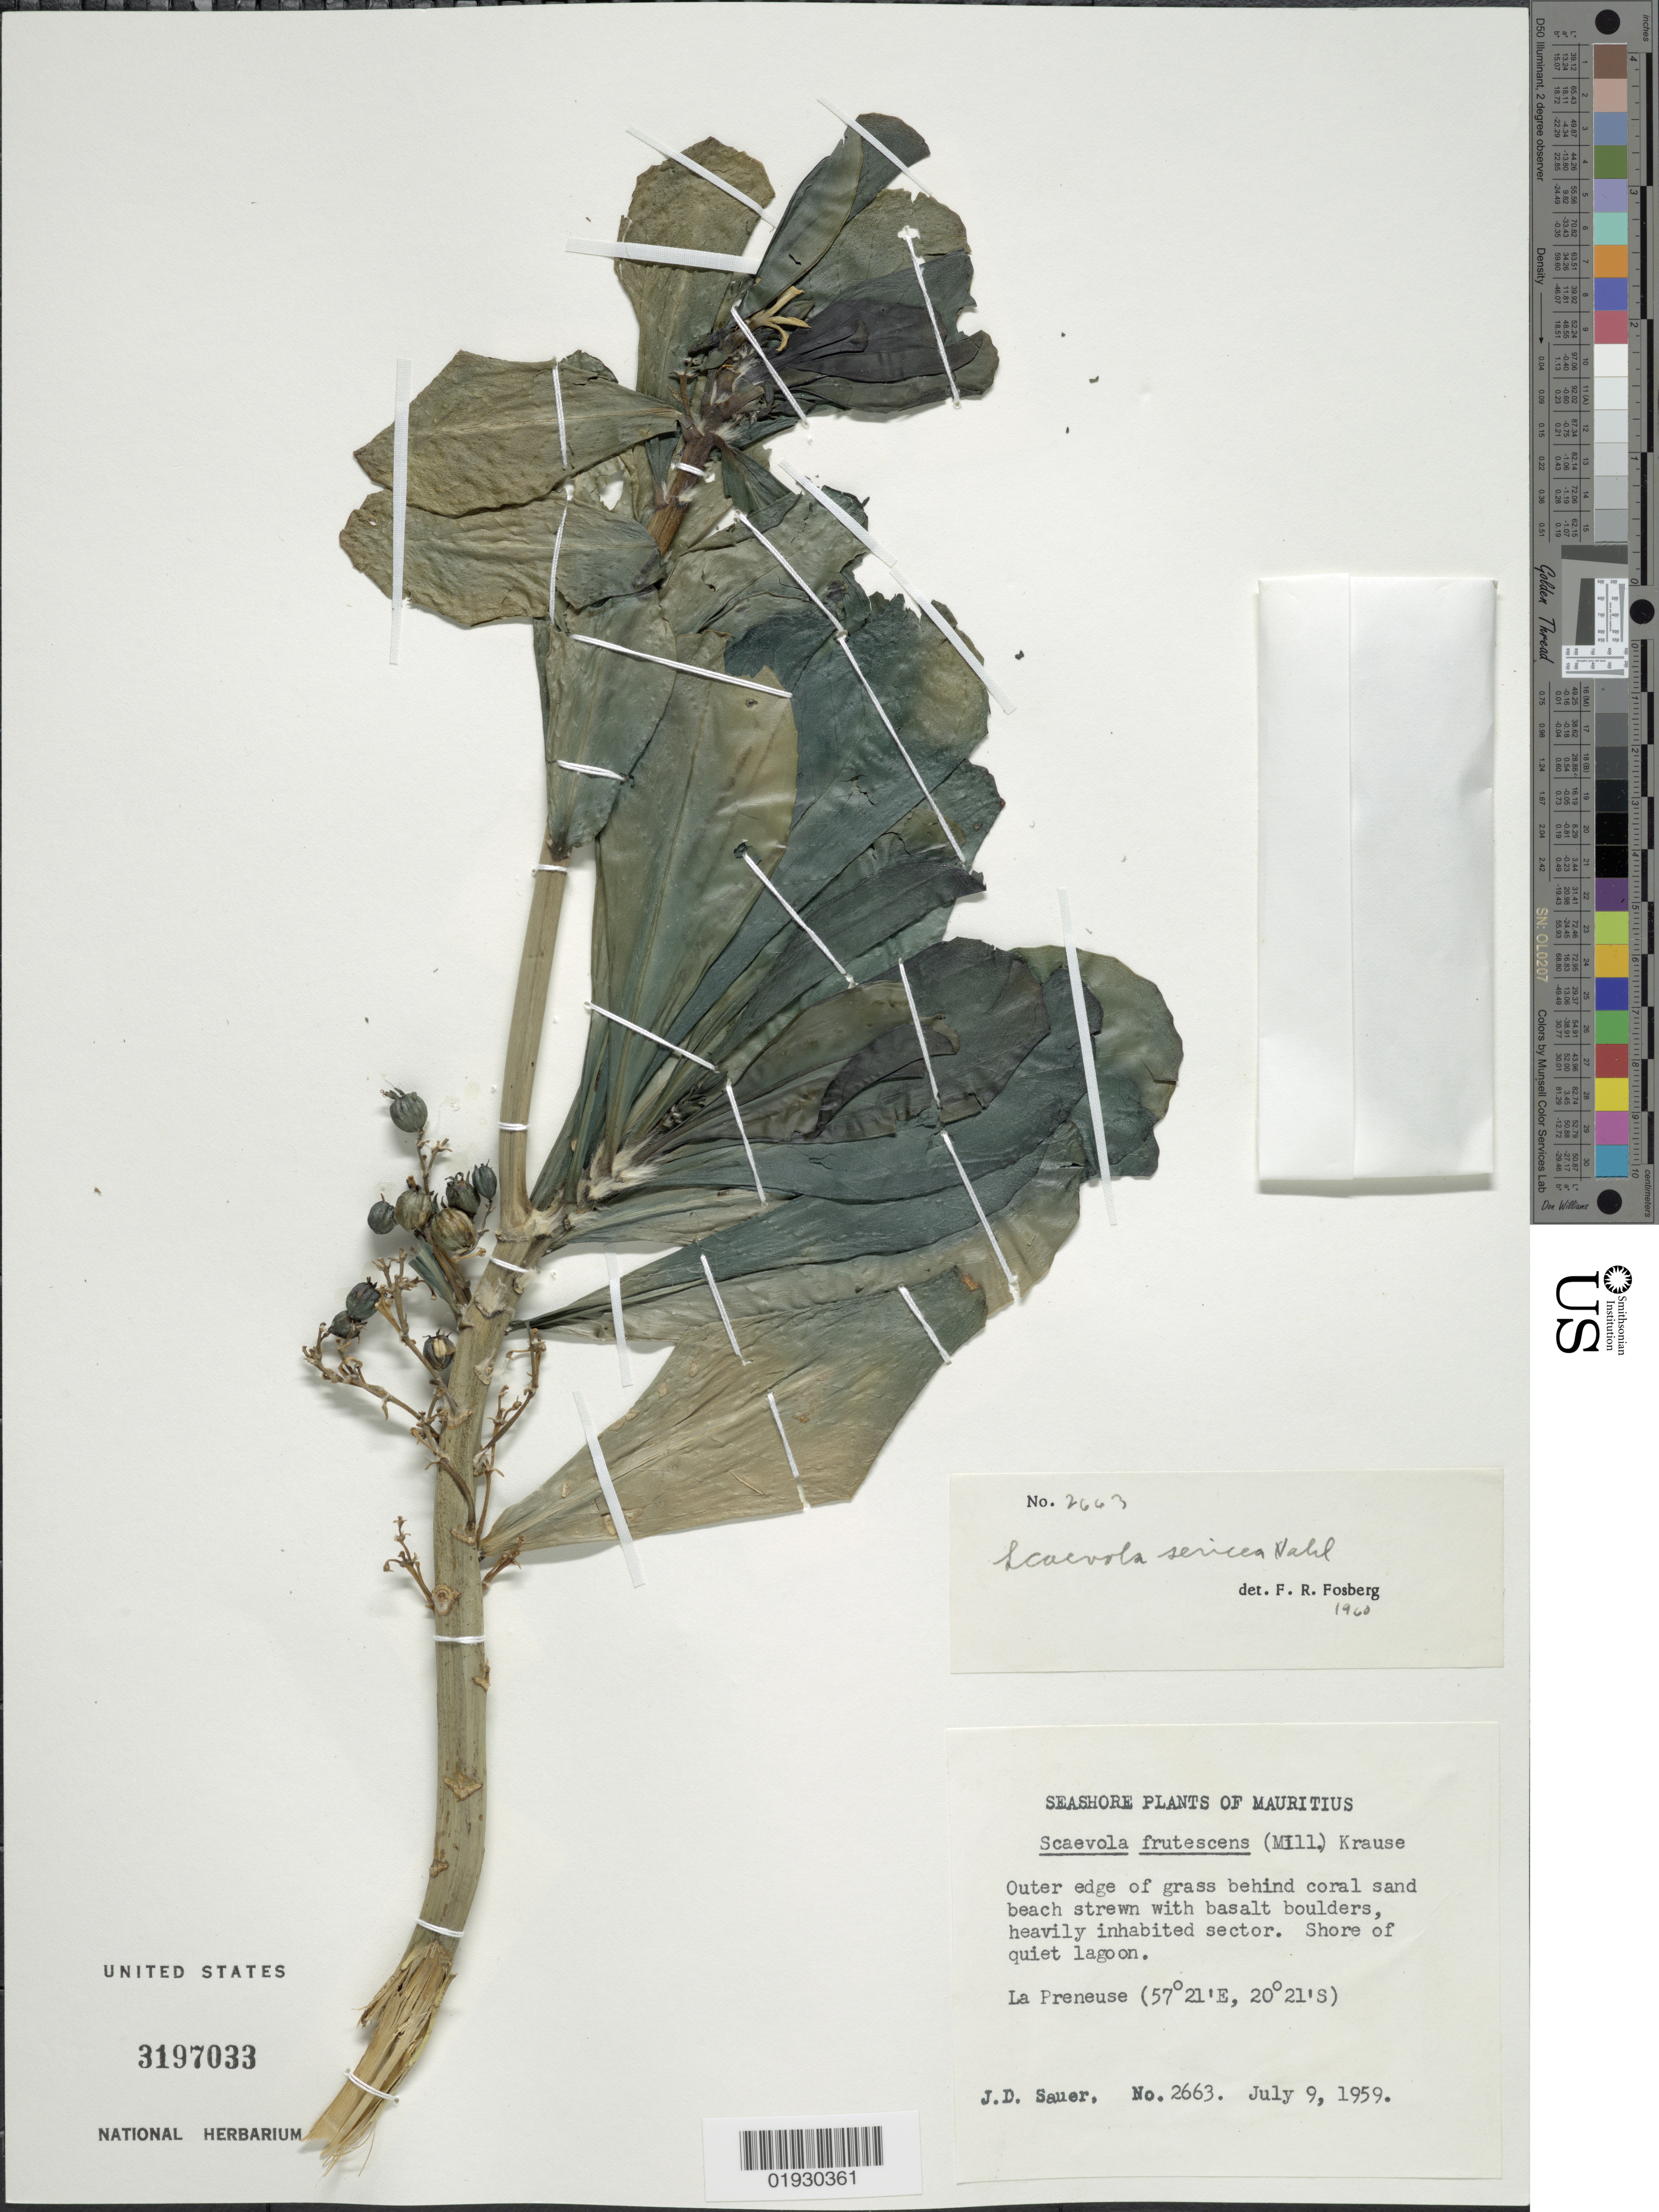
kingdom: Plantae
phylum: Tracheophyta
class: Magnoliopsida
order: Asterales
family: Goodeniaceae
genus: Scaevola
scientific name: Scaevola taccada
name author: (Gaertn.) Roxb.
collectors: J. D. Sauer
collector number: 2663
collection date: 1959-07-09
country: Mauritius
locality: Shore of quiet lagoon. La Preneuse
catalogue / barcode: US 3197033